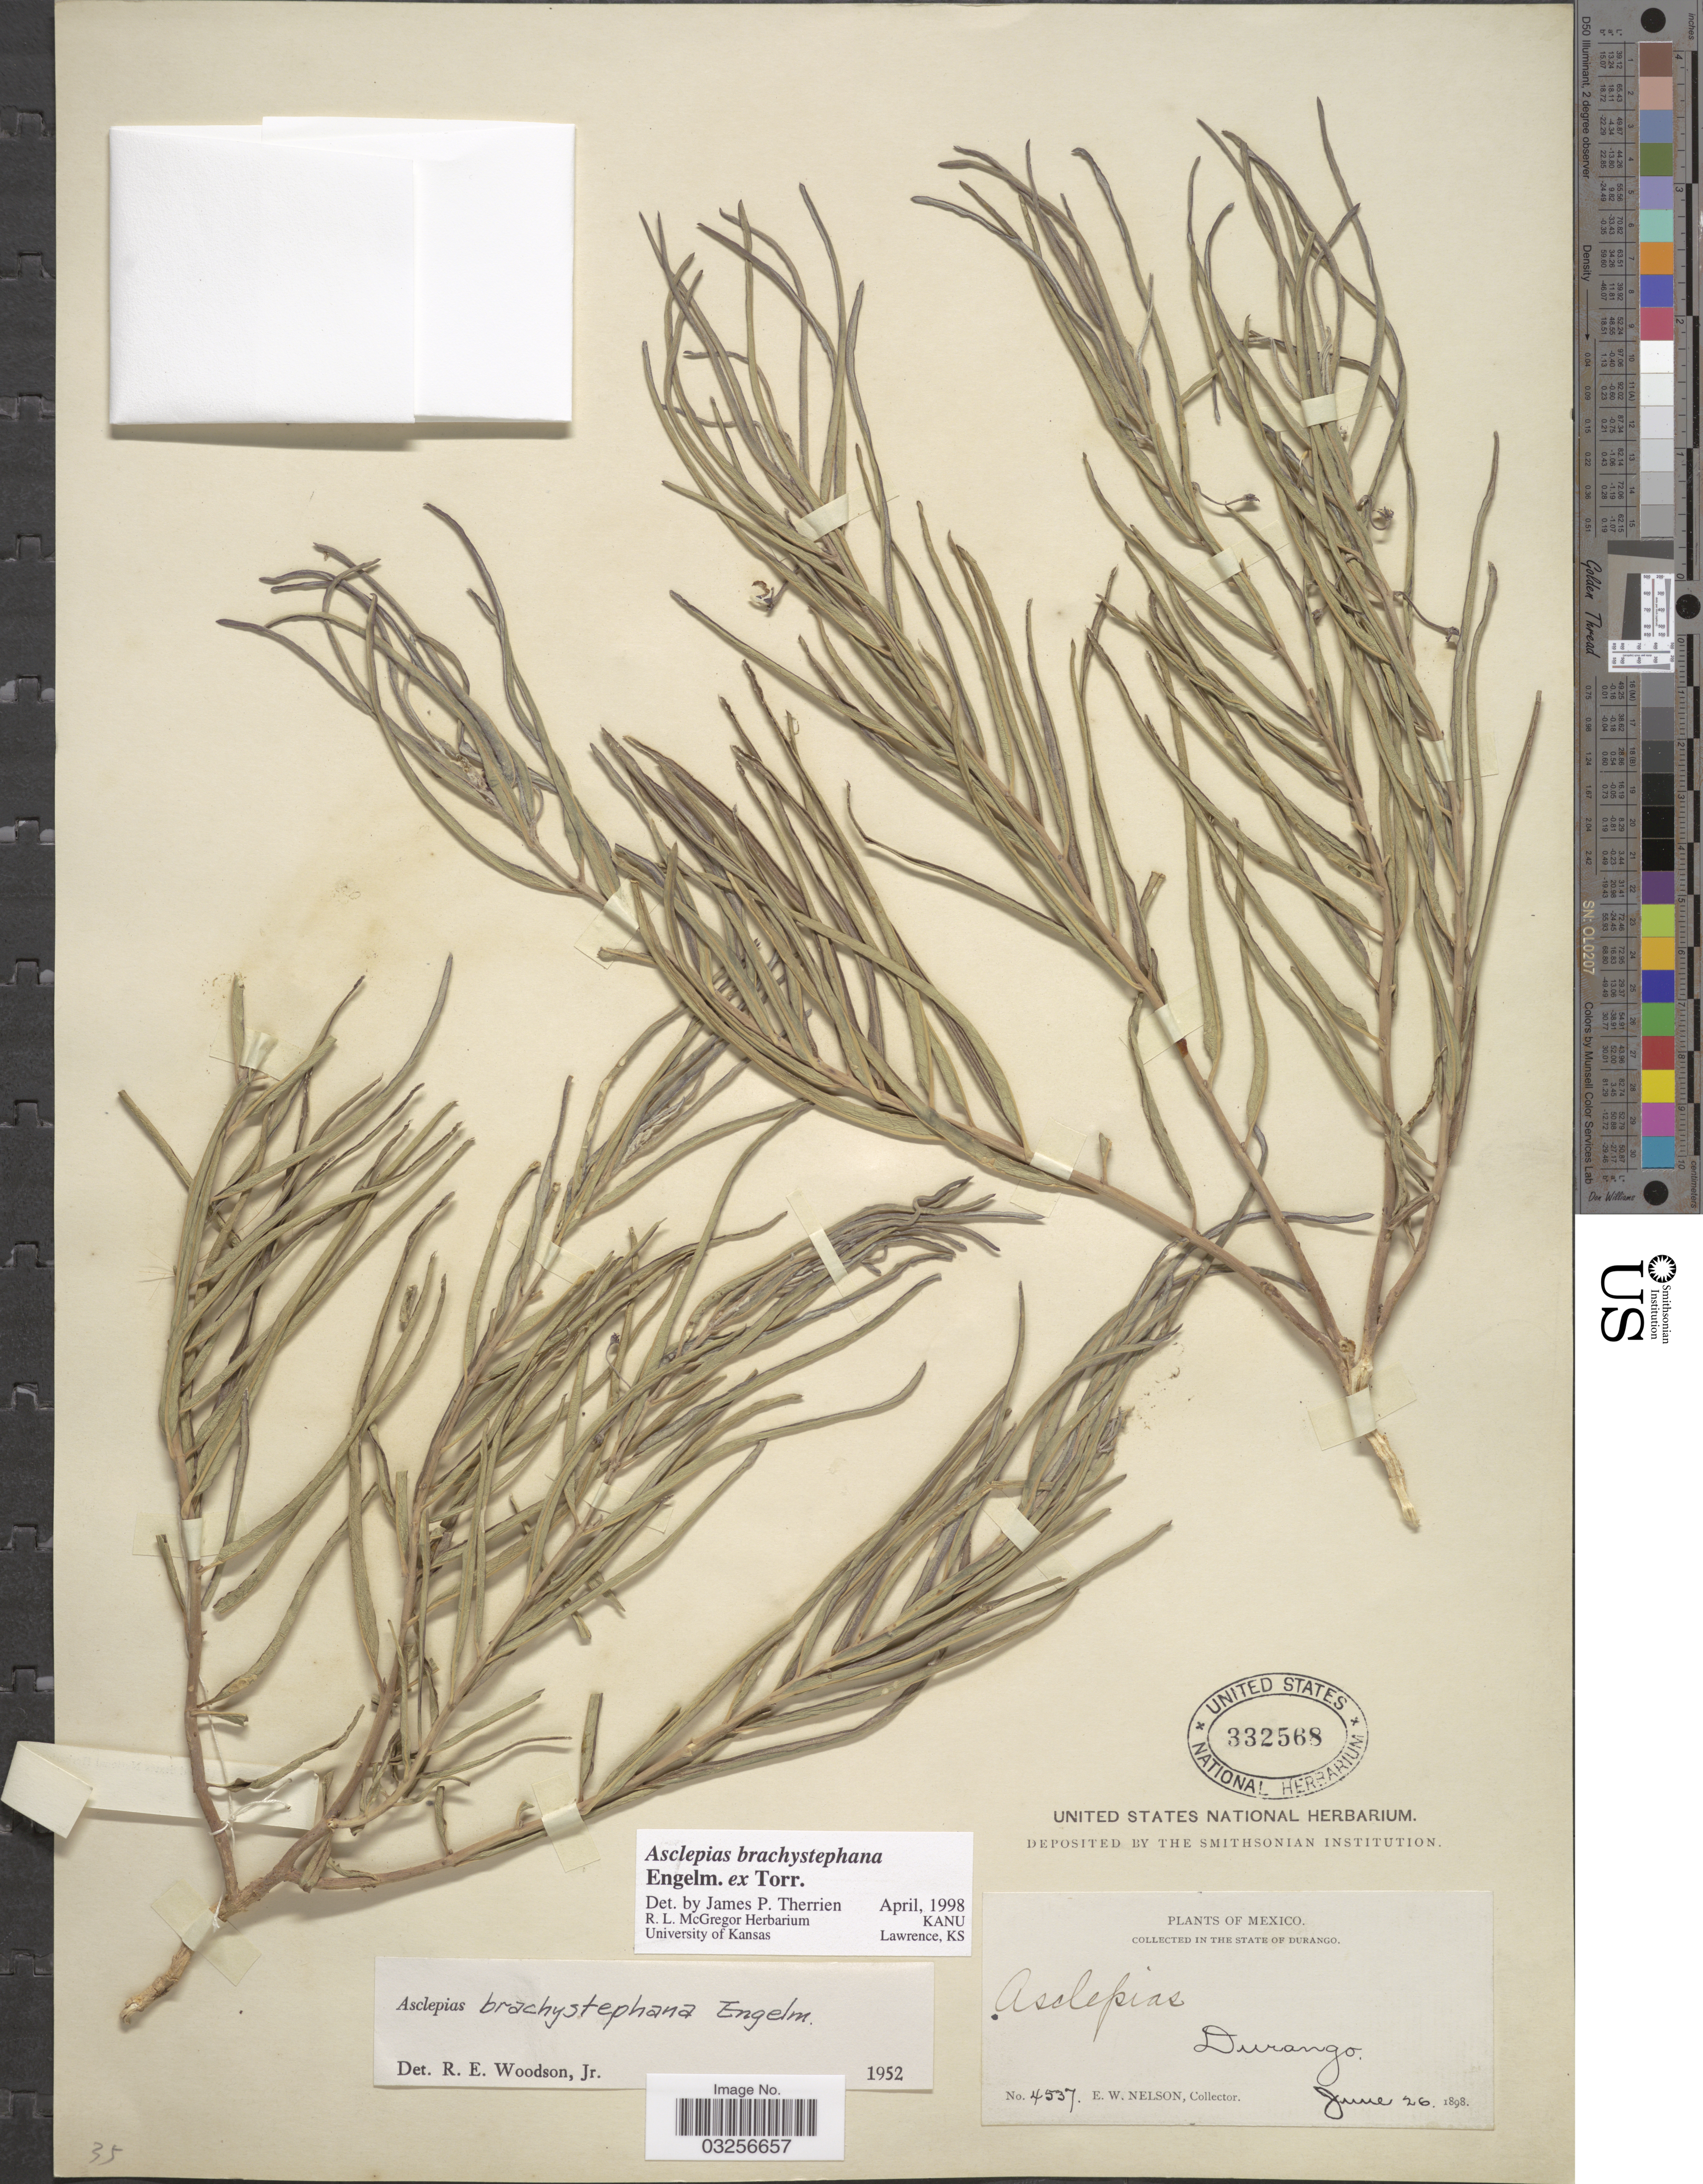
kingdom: Plantae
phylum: Tracheophyta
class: Magnoliopsida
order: Gentianales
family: Apocynaceae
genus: Asclepias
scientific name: Asclepias brachystephana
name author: Engelm. ex Torr.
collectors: E. W. Nelson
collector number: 4537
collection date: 1898-06-26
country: Mexico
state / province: Durango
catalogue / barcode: US 332568